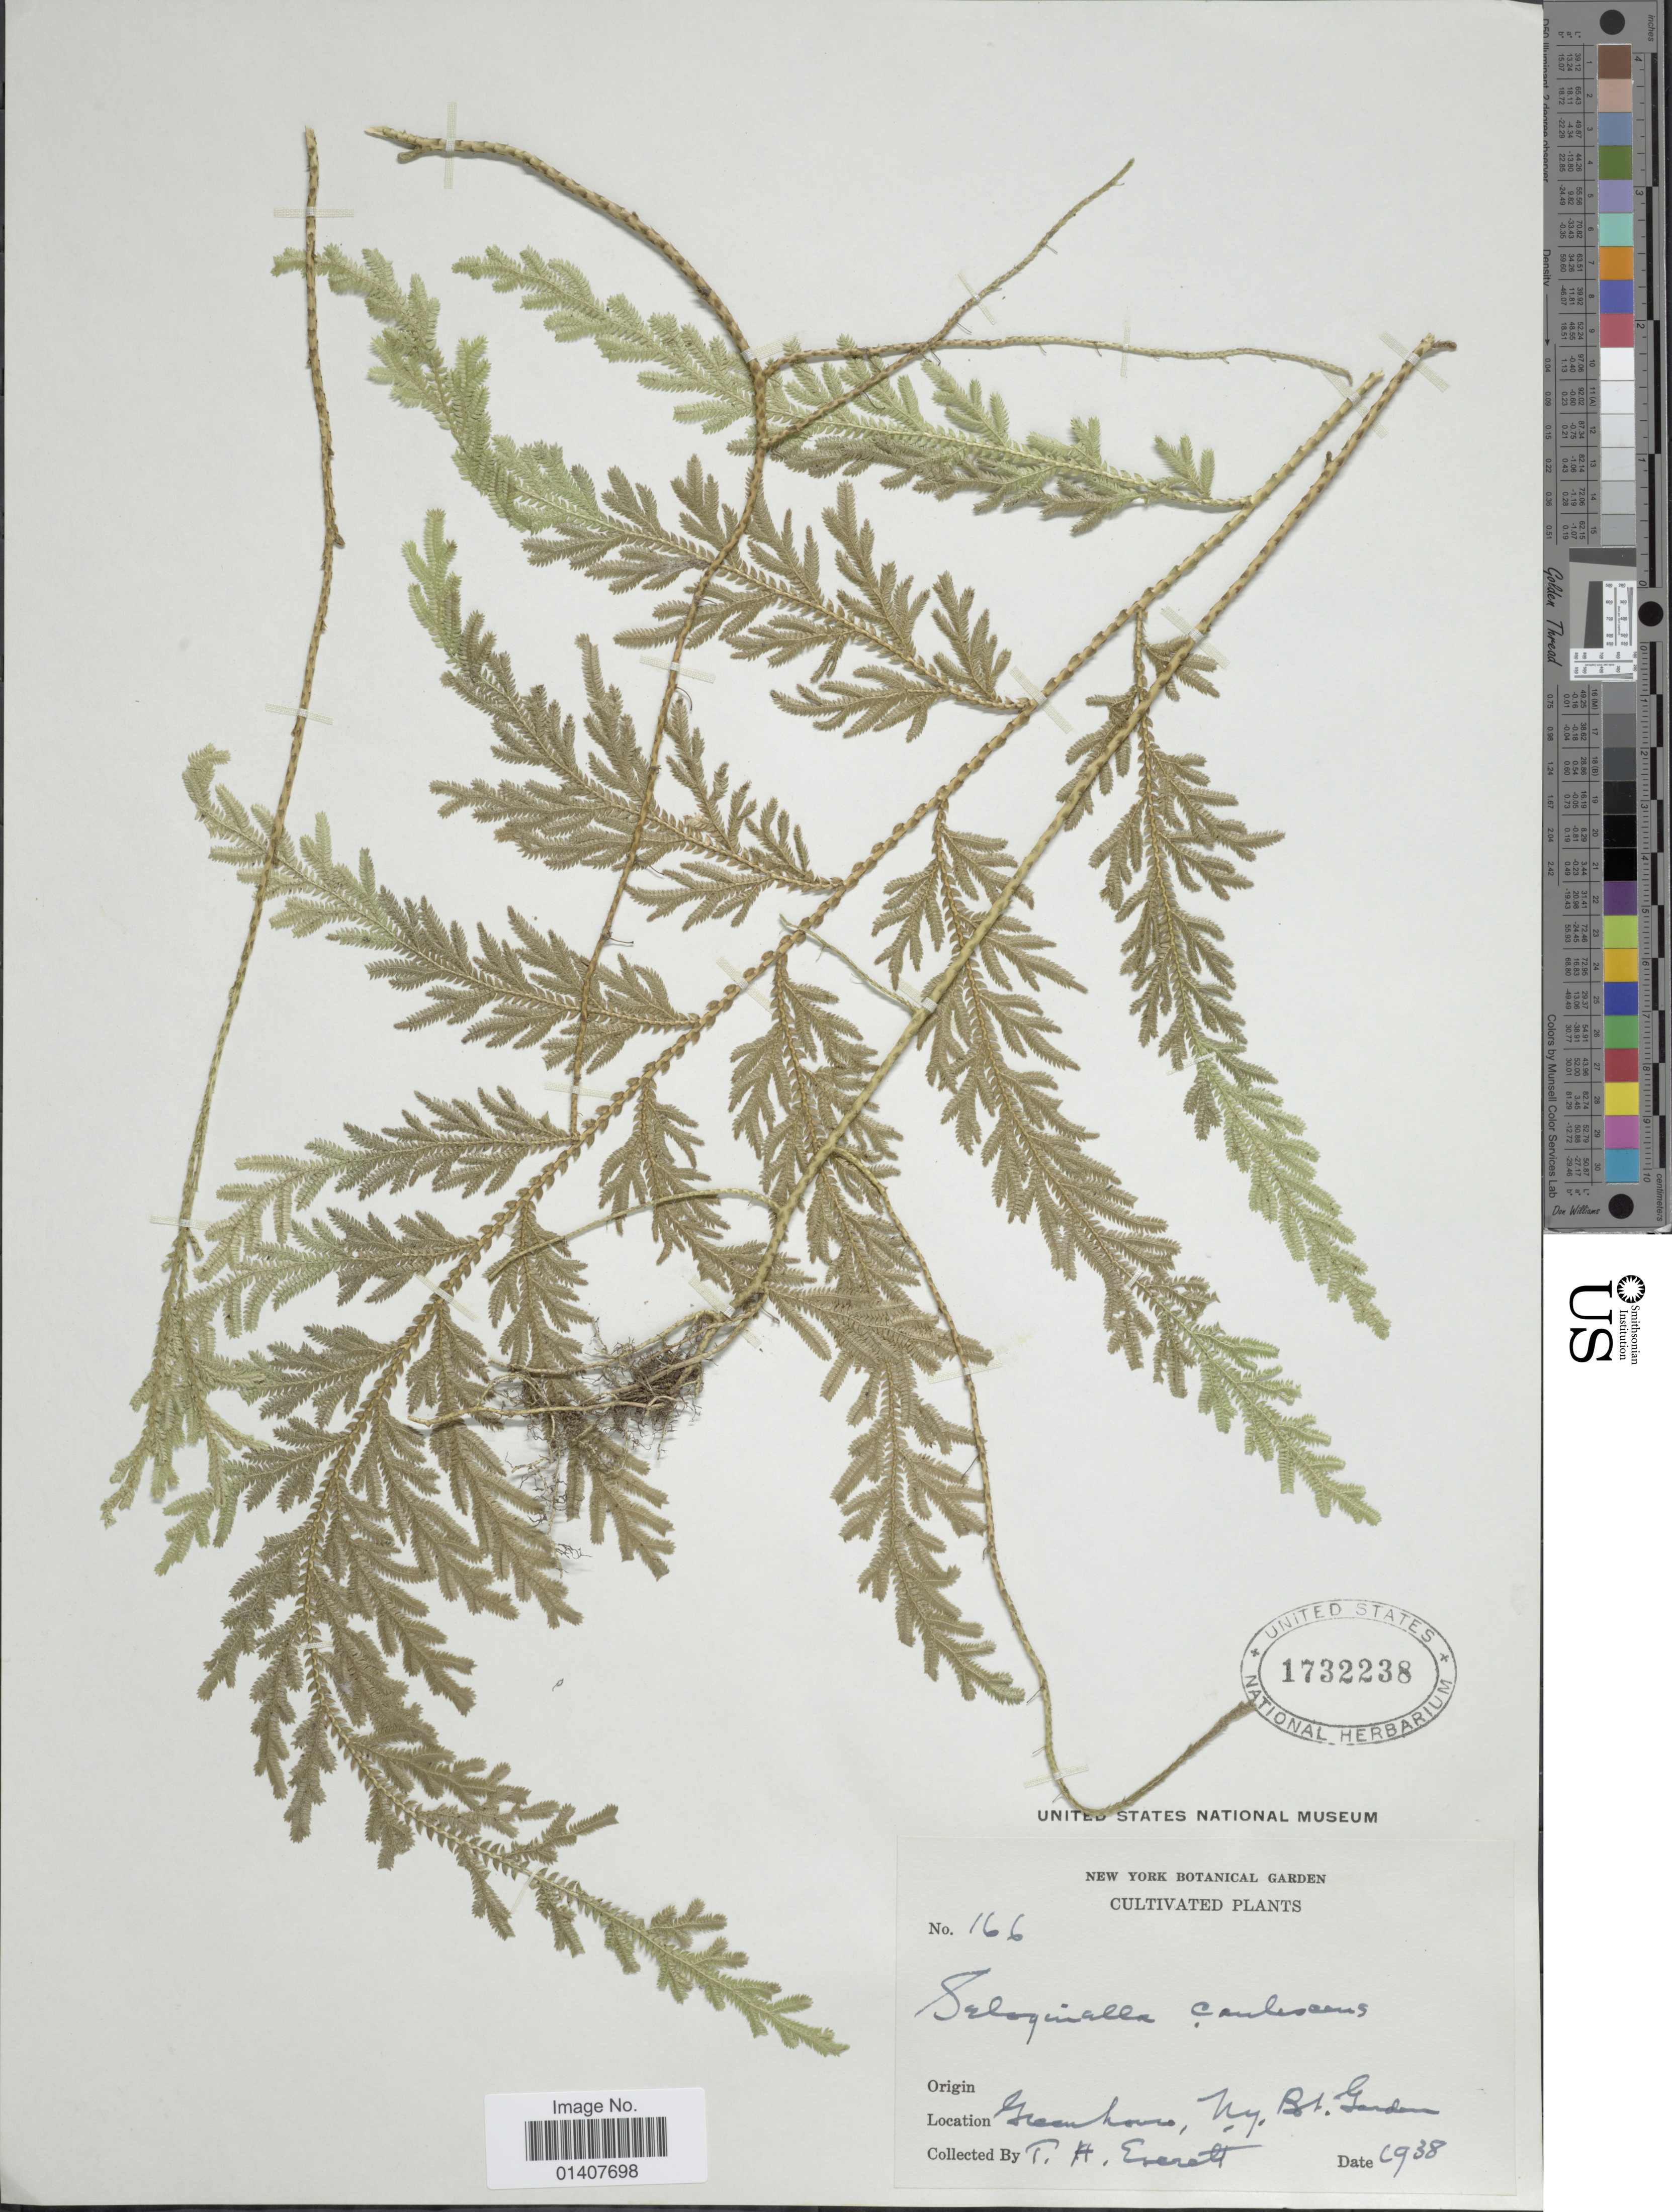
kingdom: Plantae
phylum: Tracheophyta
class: Lycopodiopsida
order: Selaginellales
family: Selaginellaceae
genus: Selaginella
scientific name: Selaginella caulescens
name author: Spring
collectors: T. Everett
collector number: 166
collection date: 1938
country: United States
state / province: New York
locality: Greenhouse, NY Bot. Garden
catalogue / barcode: US 1732238